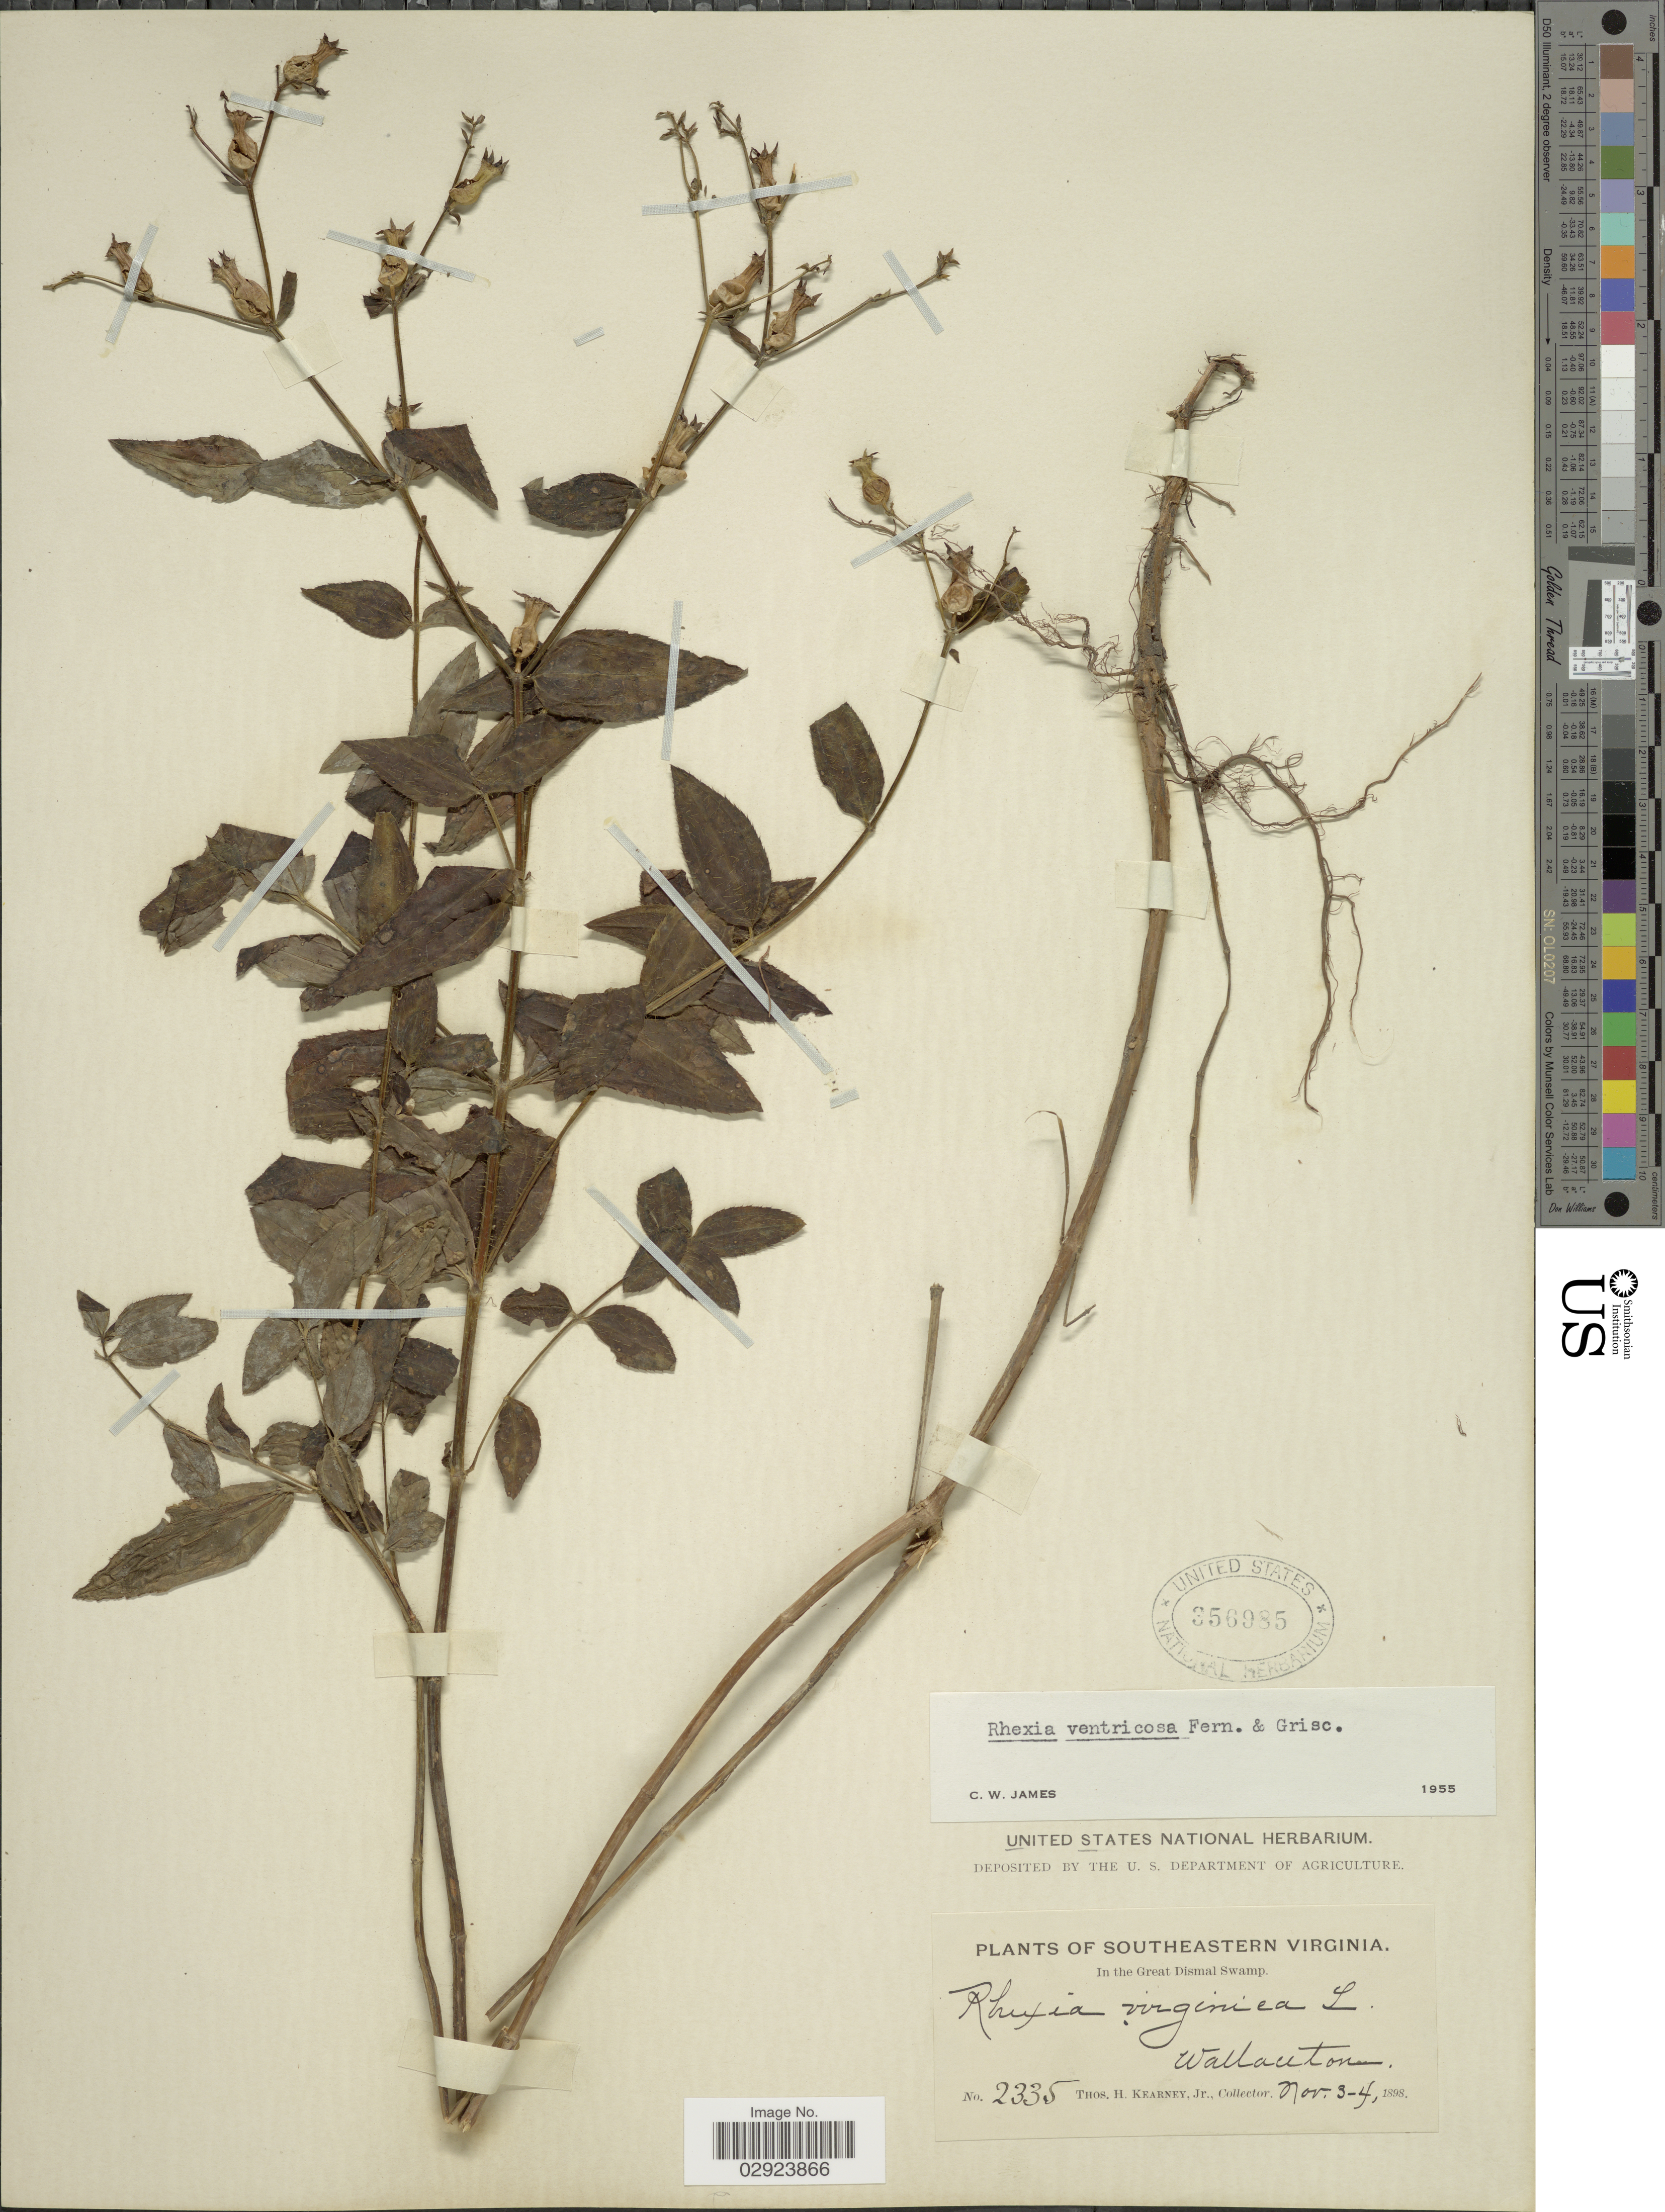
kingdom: Plantae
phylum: Tracheophyta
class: Magnoliopsida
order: Myrtales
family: Melastomataceae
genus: Rhexia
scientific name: Rhexia ventricosa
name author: Fernald & Griscom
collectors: T. H. Kearney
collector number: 2335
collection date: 1898-11-03/1898-11-04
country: United States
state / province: Virginia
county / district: City of Chesapeake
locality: Southeastern Virginia. In the Great Dismal Swamp. Wallanton.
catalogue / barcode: US 356985